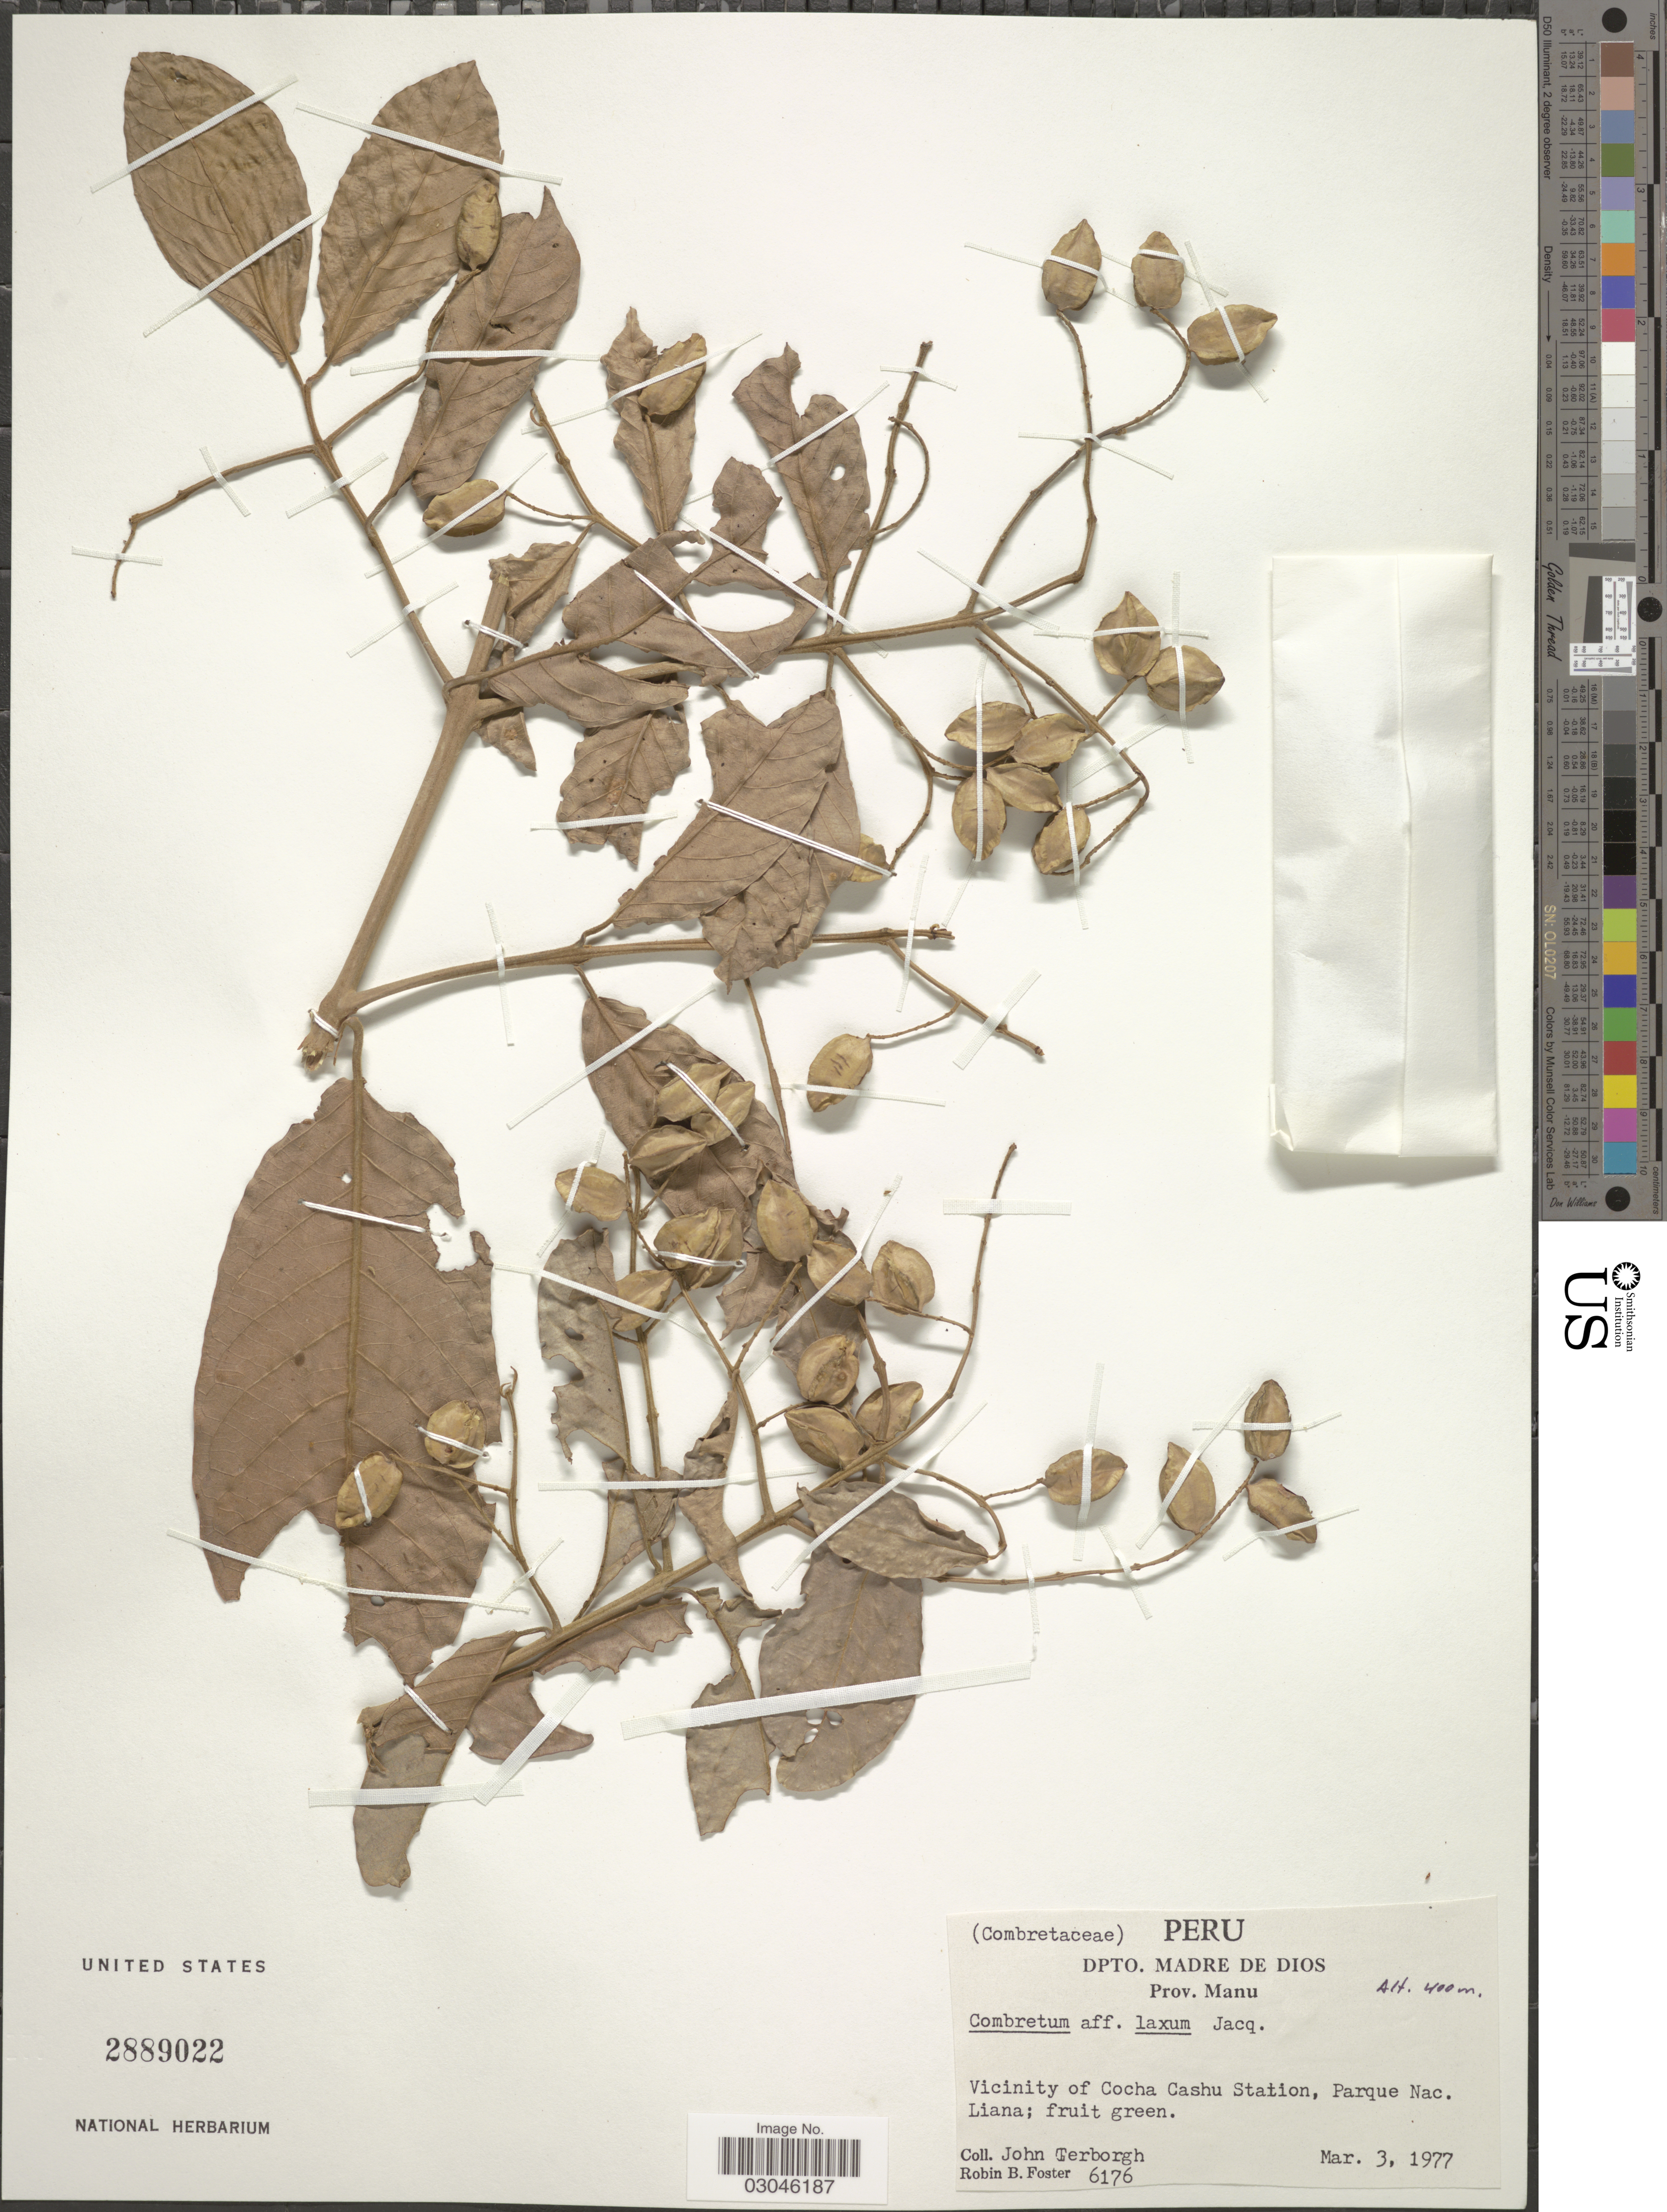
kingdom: Plantae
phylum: Tracheophyta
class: Magnoliopsida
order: Myrtales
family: Combretaceae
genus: Combretum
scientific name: Combretum laxum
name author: Jacq.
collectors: J. Terborgh & R. B. Foster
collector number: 6176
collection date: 1977-03-03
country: Peru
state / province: Madre de Dios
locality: Dpto. Madre de Dios. Prov. Manu. Vicinity of Cocha Cashu Station, Parque Nac.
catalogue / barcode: US 2889022